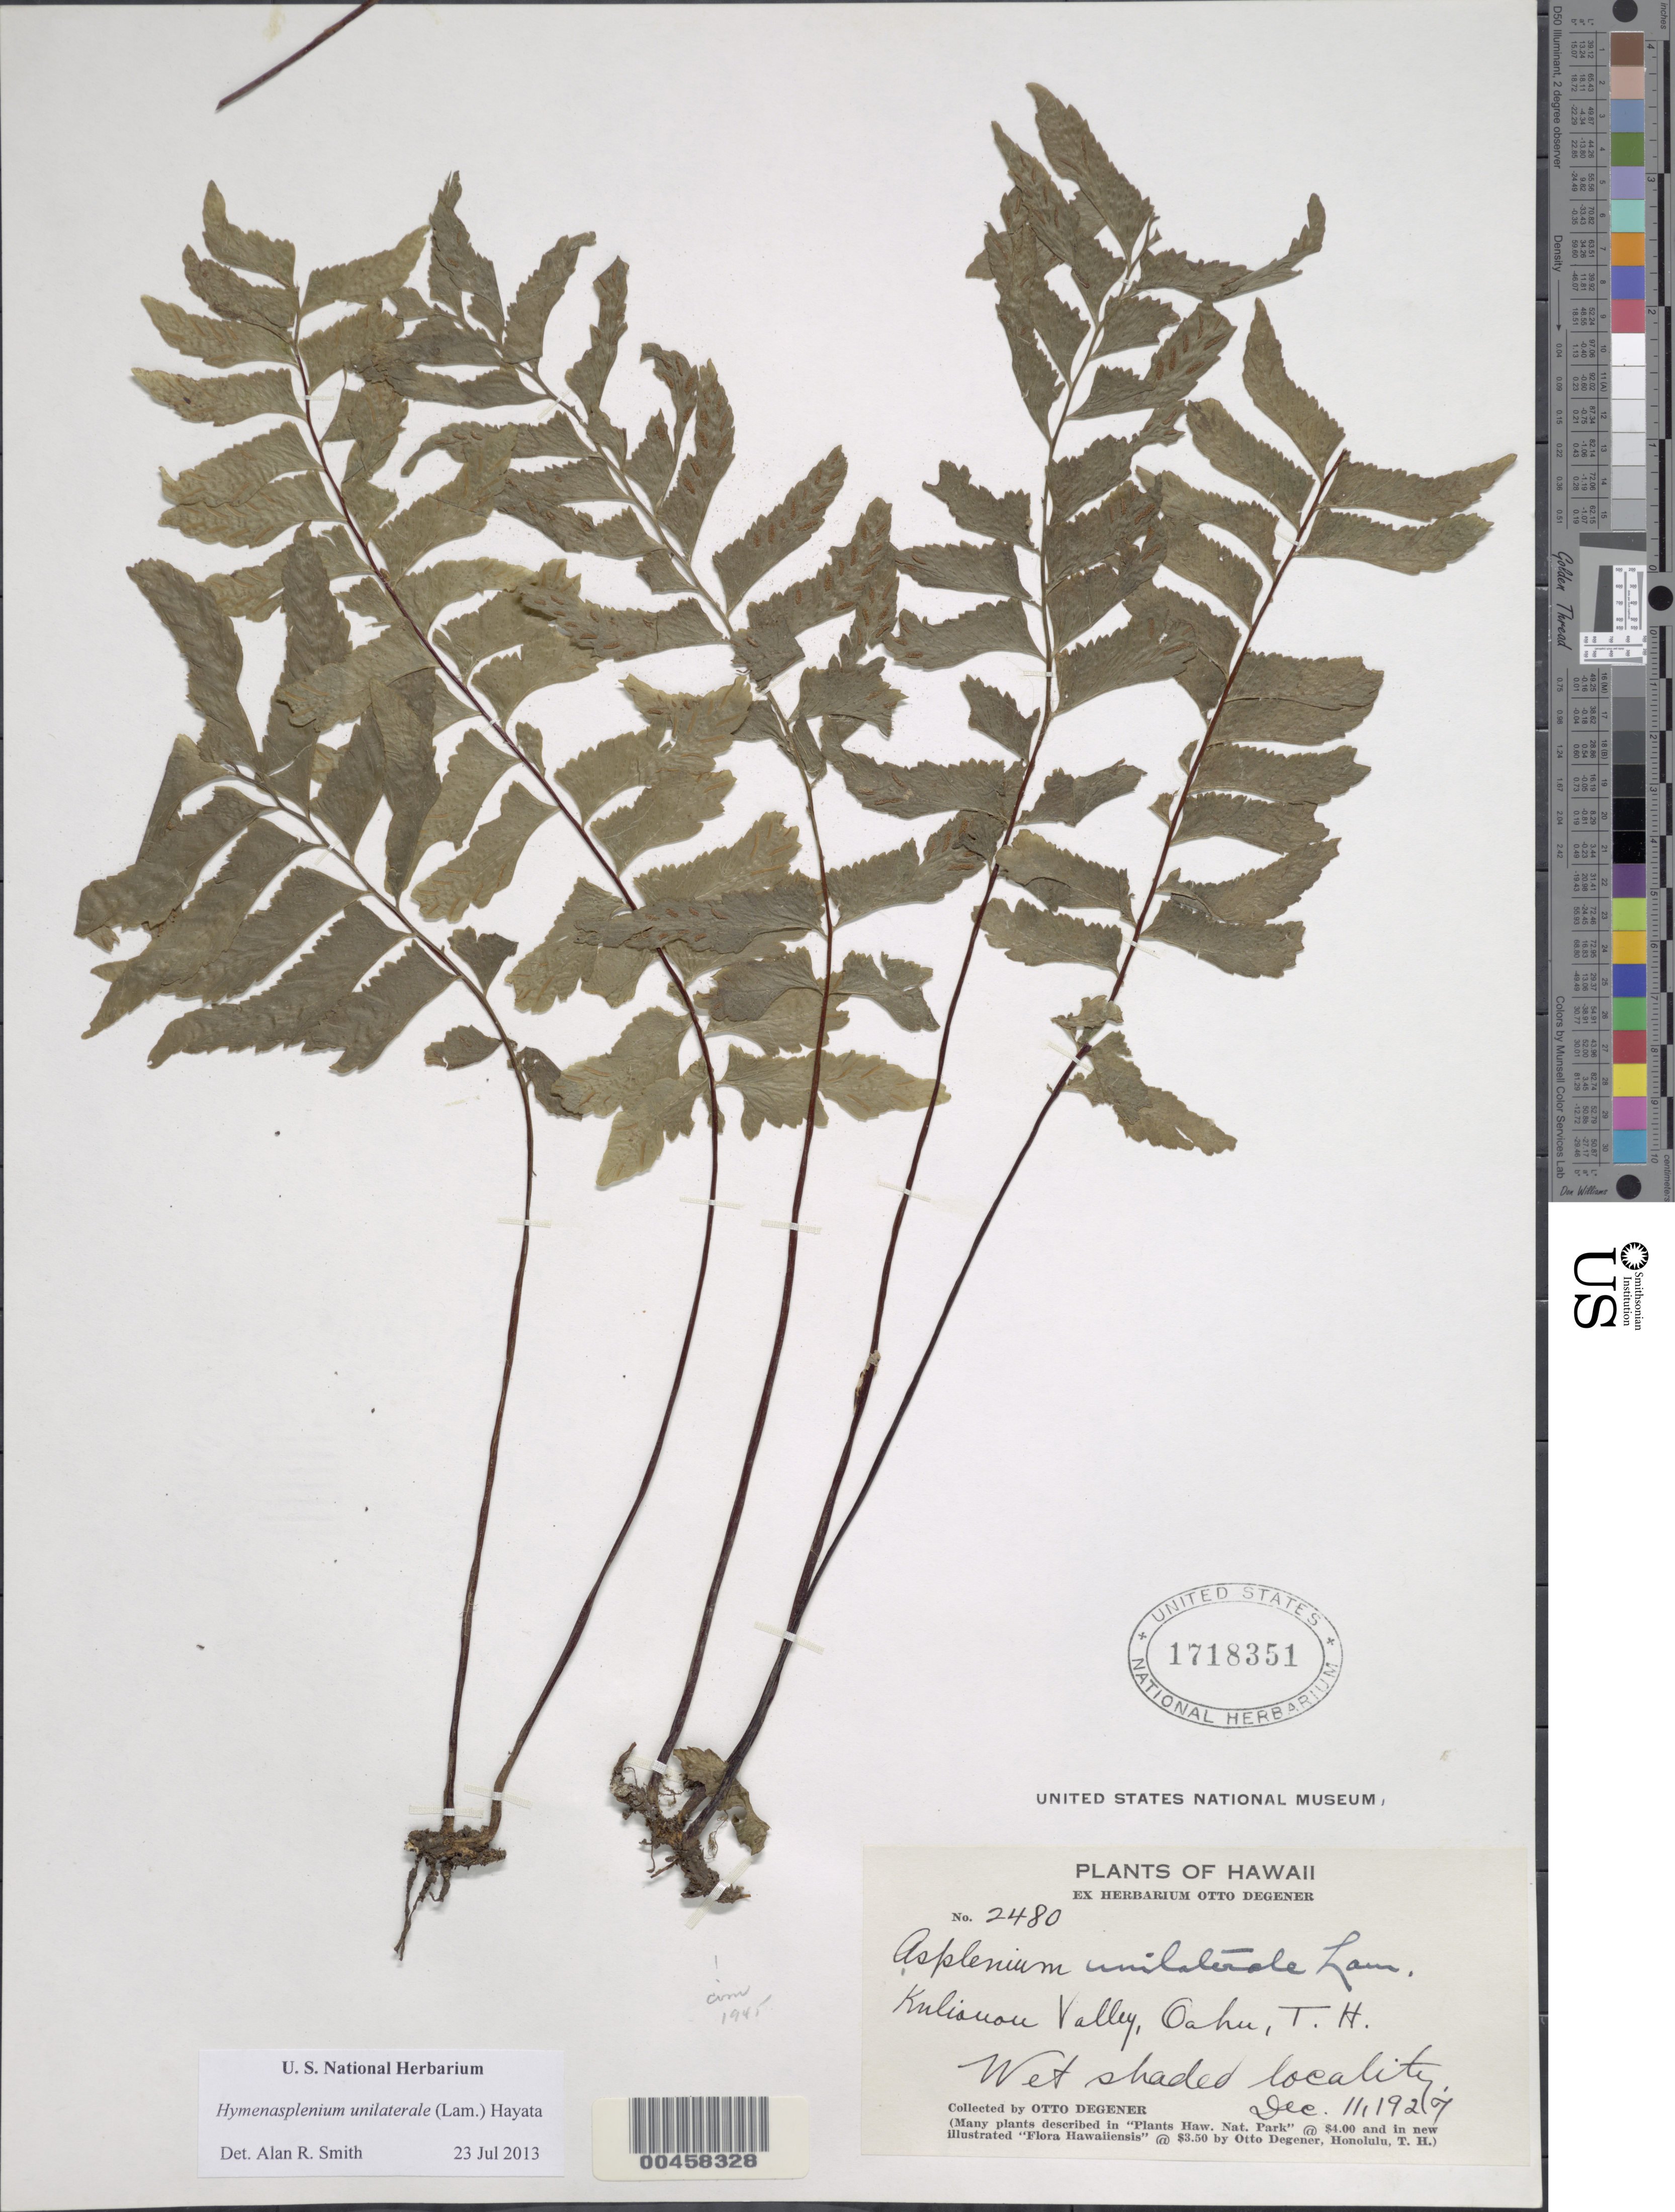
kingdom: Plantae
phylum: Tracheophyta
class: Polypodiopsida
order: Polypodiales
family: Aspleniaceae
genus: Hymenasplenium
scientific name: Hymenasplenium unilaterale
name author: (Lam.) Hayata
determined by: Smith, Alan R., (UC)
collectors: O. Degener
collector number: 2480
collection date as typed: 11 Dec 1927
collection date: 1927-12-11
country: United States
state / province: Hawaii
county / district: Honolulu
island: Oahu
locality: Kuliouou Valley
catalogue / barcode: US 1718351